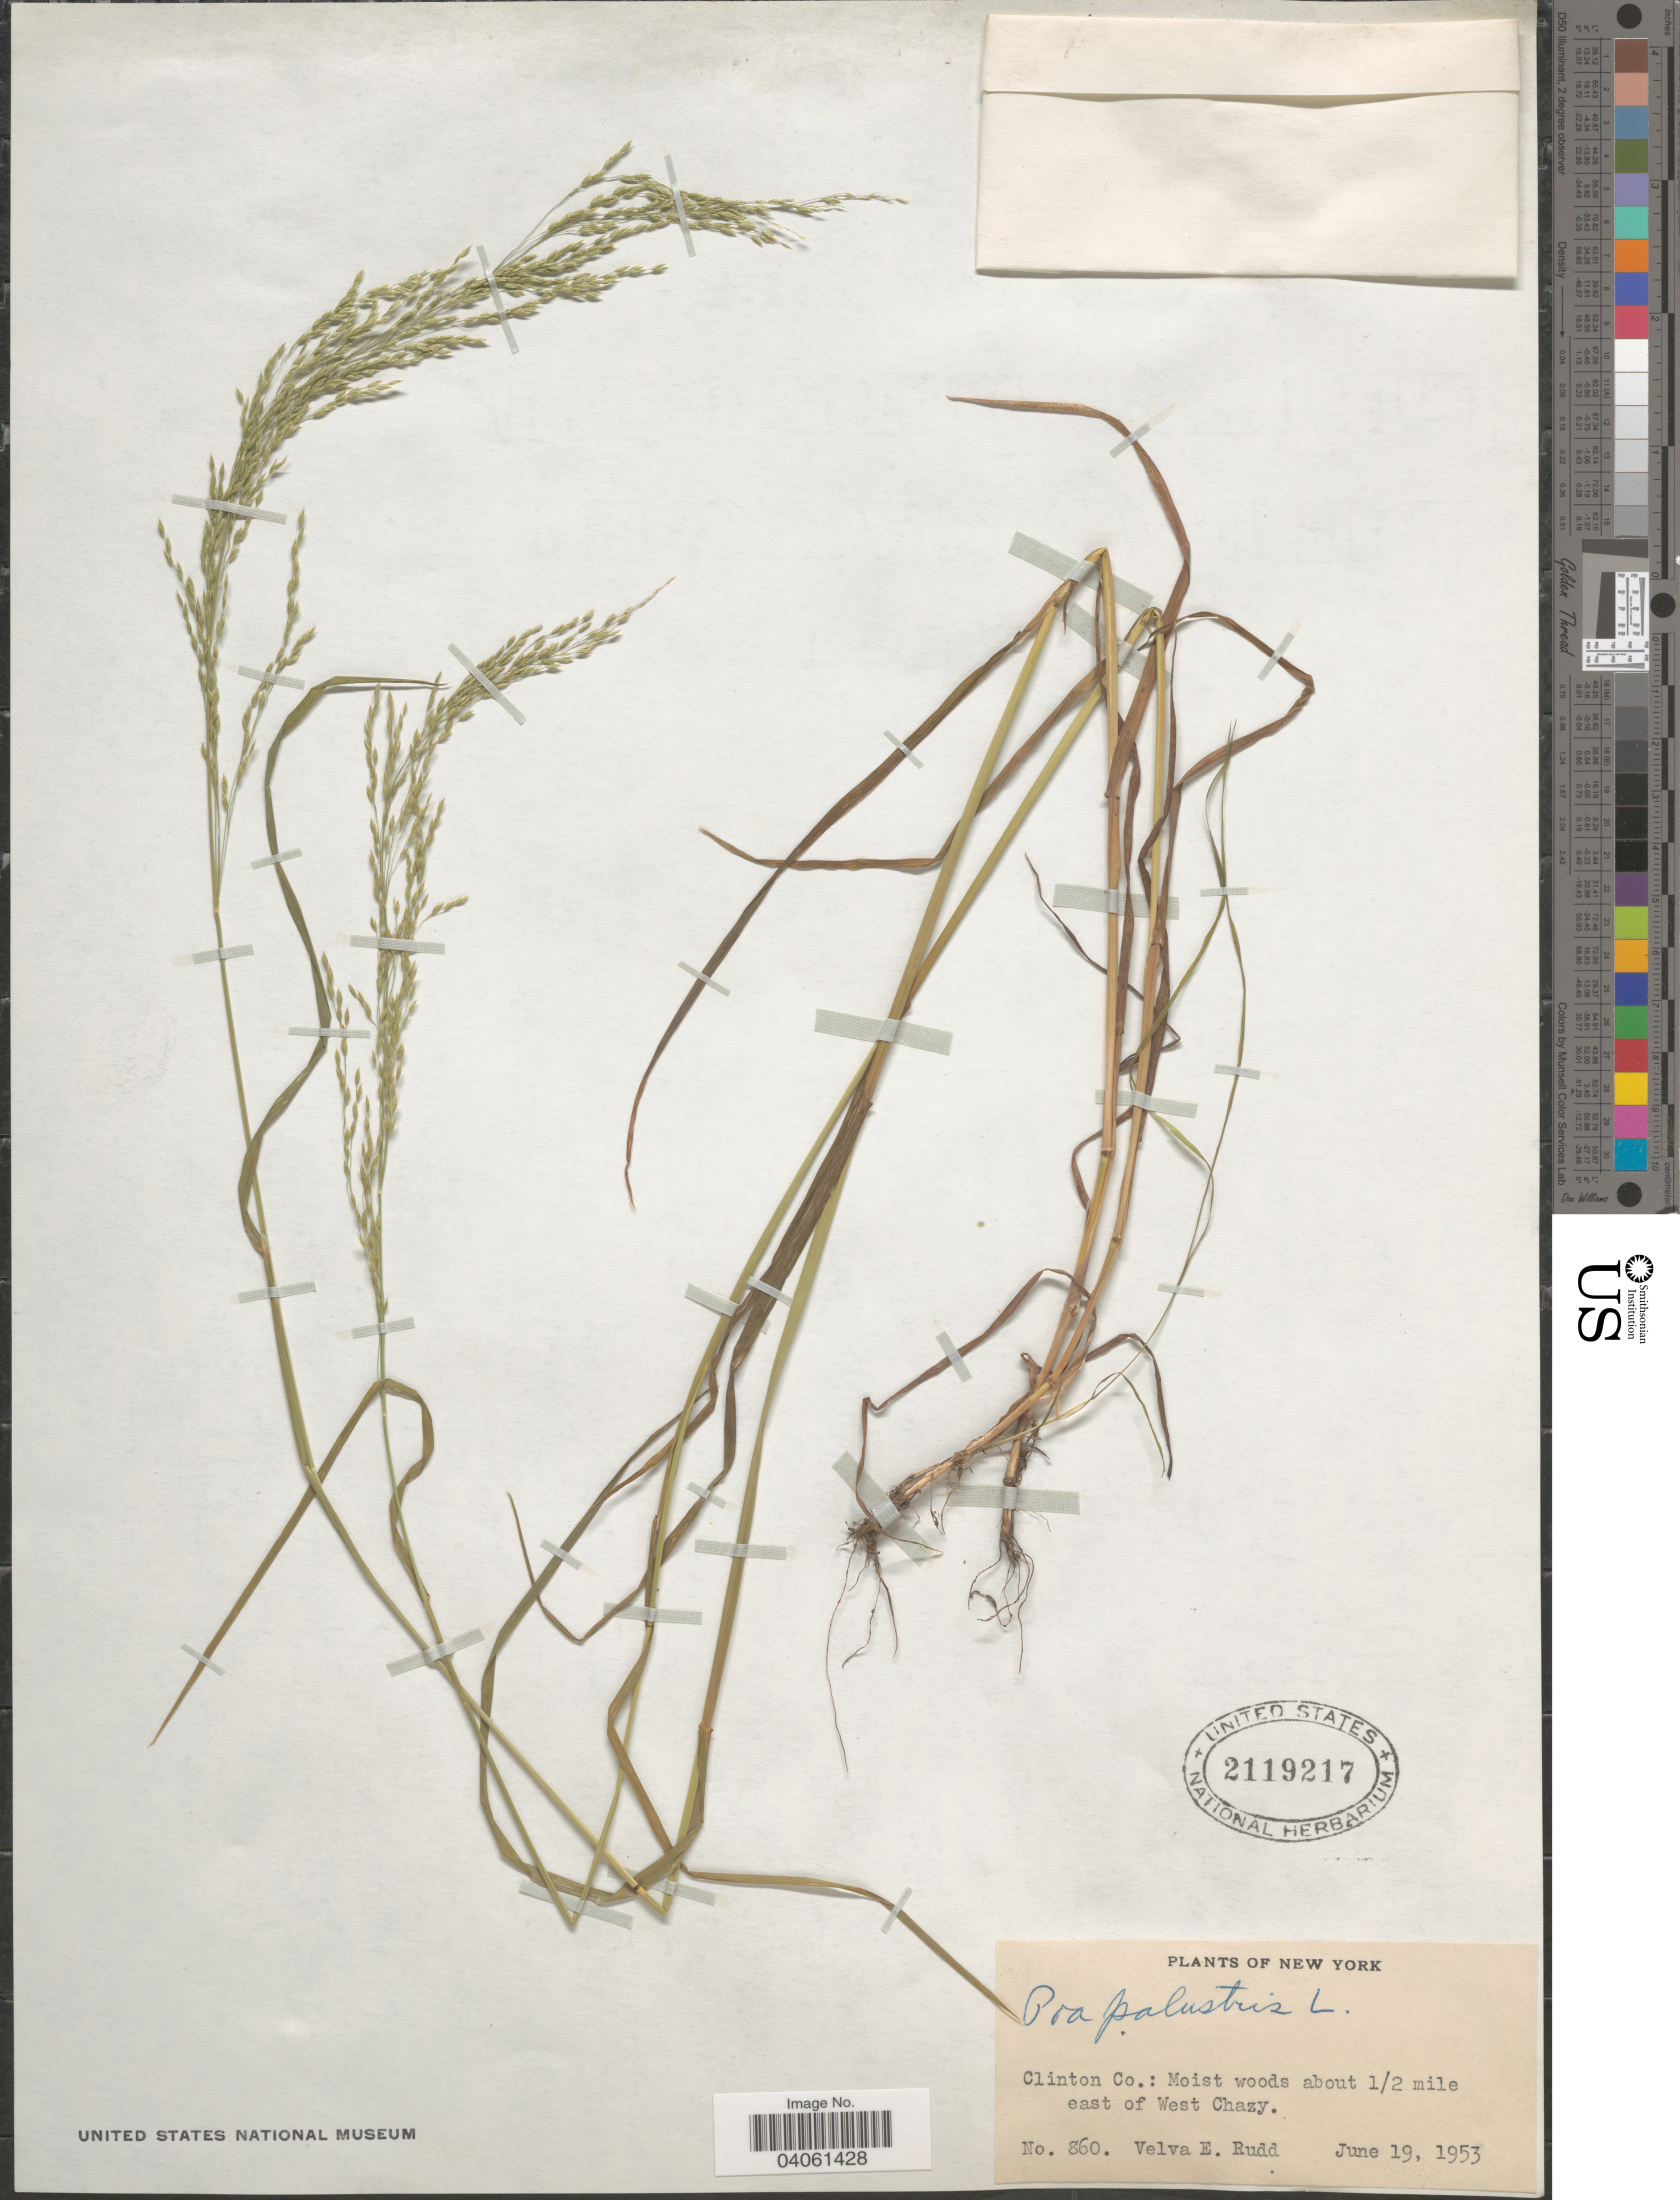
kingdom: Plantae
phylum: Tracheophyta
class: Liliopsida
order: Poales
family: Poaceae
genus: Poa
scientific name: Poa palustris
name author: L.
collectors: V. E. Rudd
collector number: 860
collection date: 1953-06-19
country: United States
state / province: New York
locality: Clinton Co.: Moist woods about 1/2 mile east of West Chazy.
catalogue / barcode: US 2119217